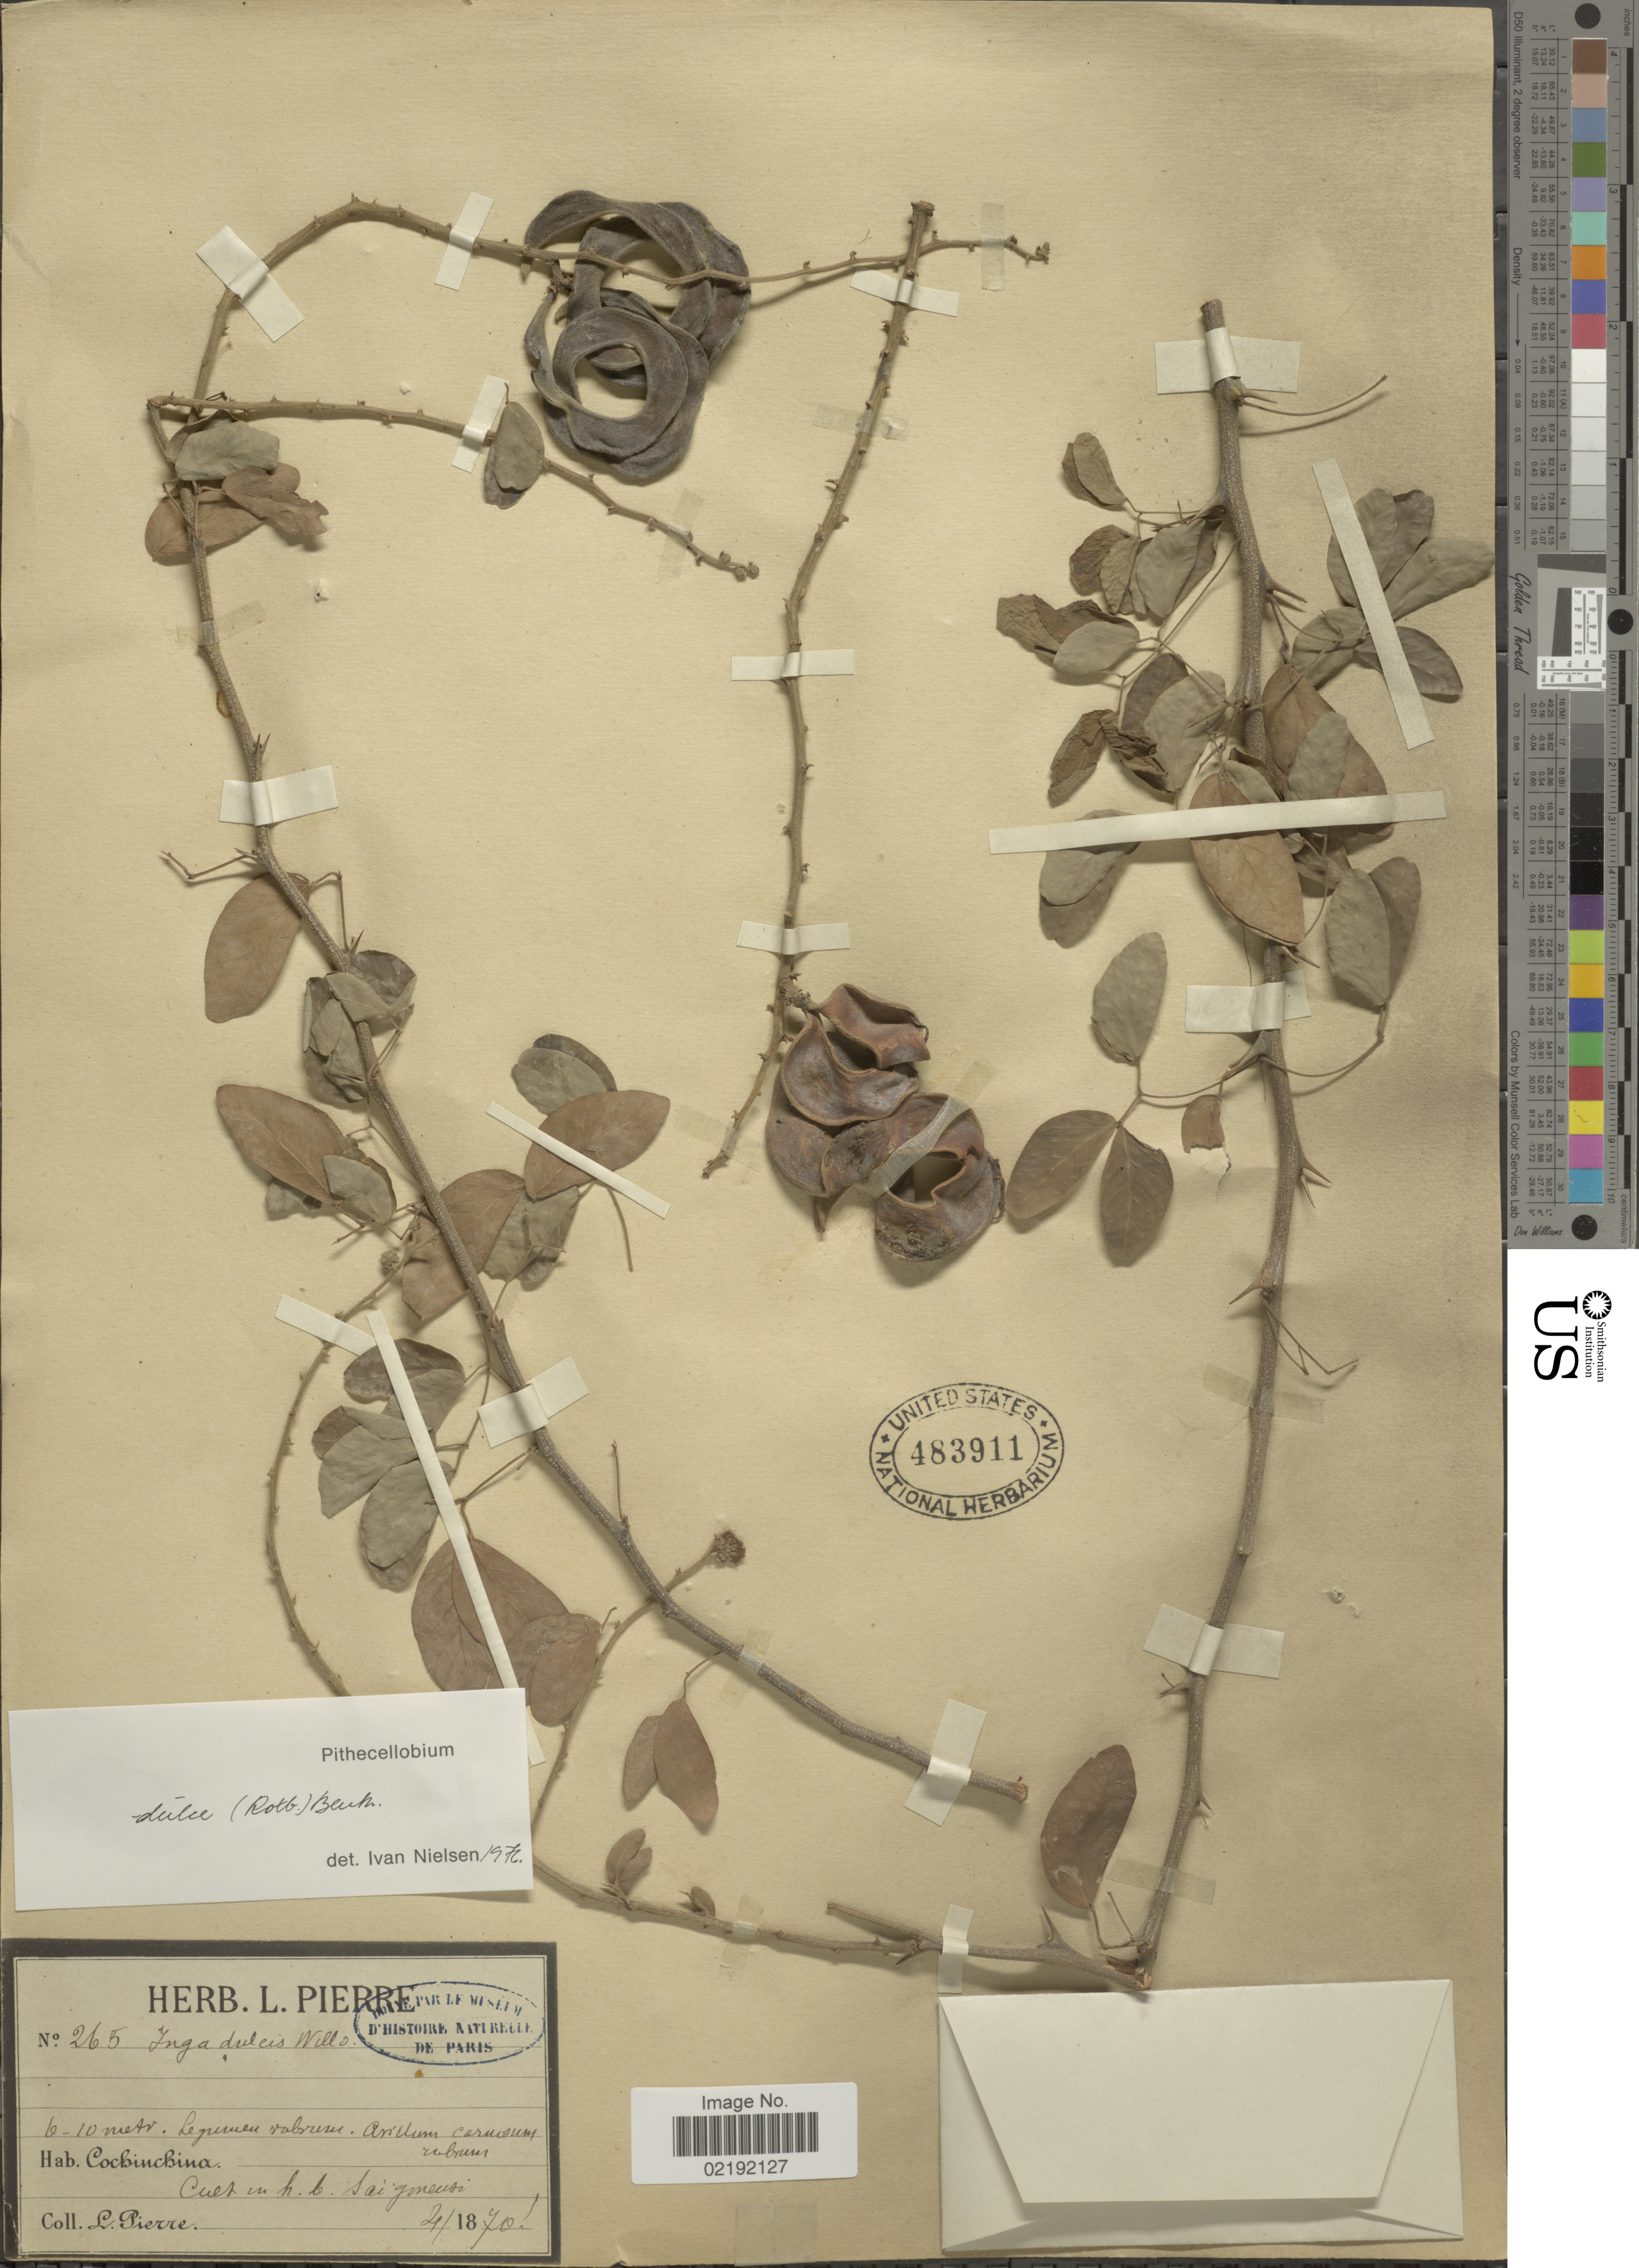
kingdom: Plantae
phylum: Tracheophyta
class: Magnoliopsida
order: Fabales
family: Fabaceae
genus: Pithecellobium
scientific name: Pithecellobium dulce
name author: (Roxb.) Benth.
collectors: L. Pierre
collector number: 265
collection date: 1870-04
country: Vietnam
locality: Cochinchina. Cult. in h.b. Saigoneusi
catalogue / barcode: US 483911